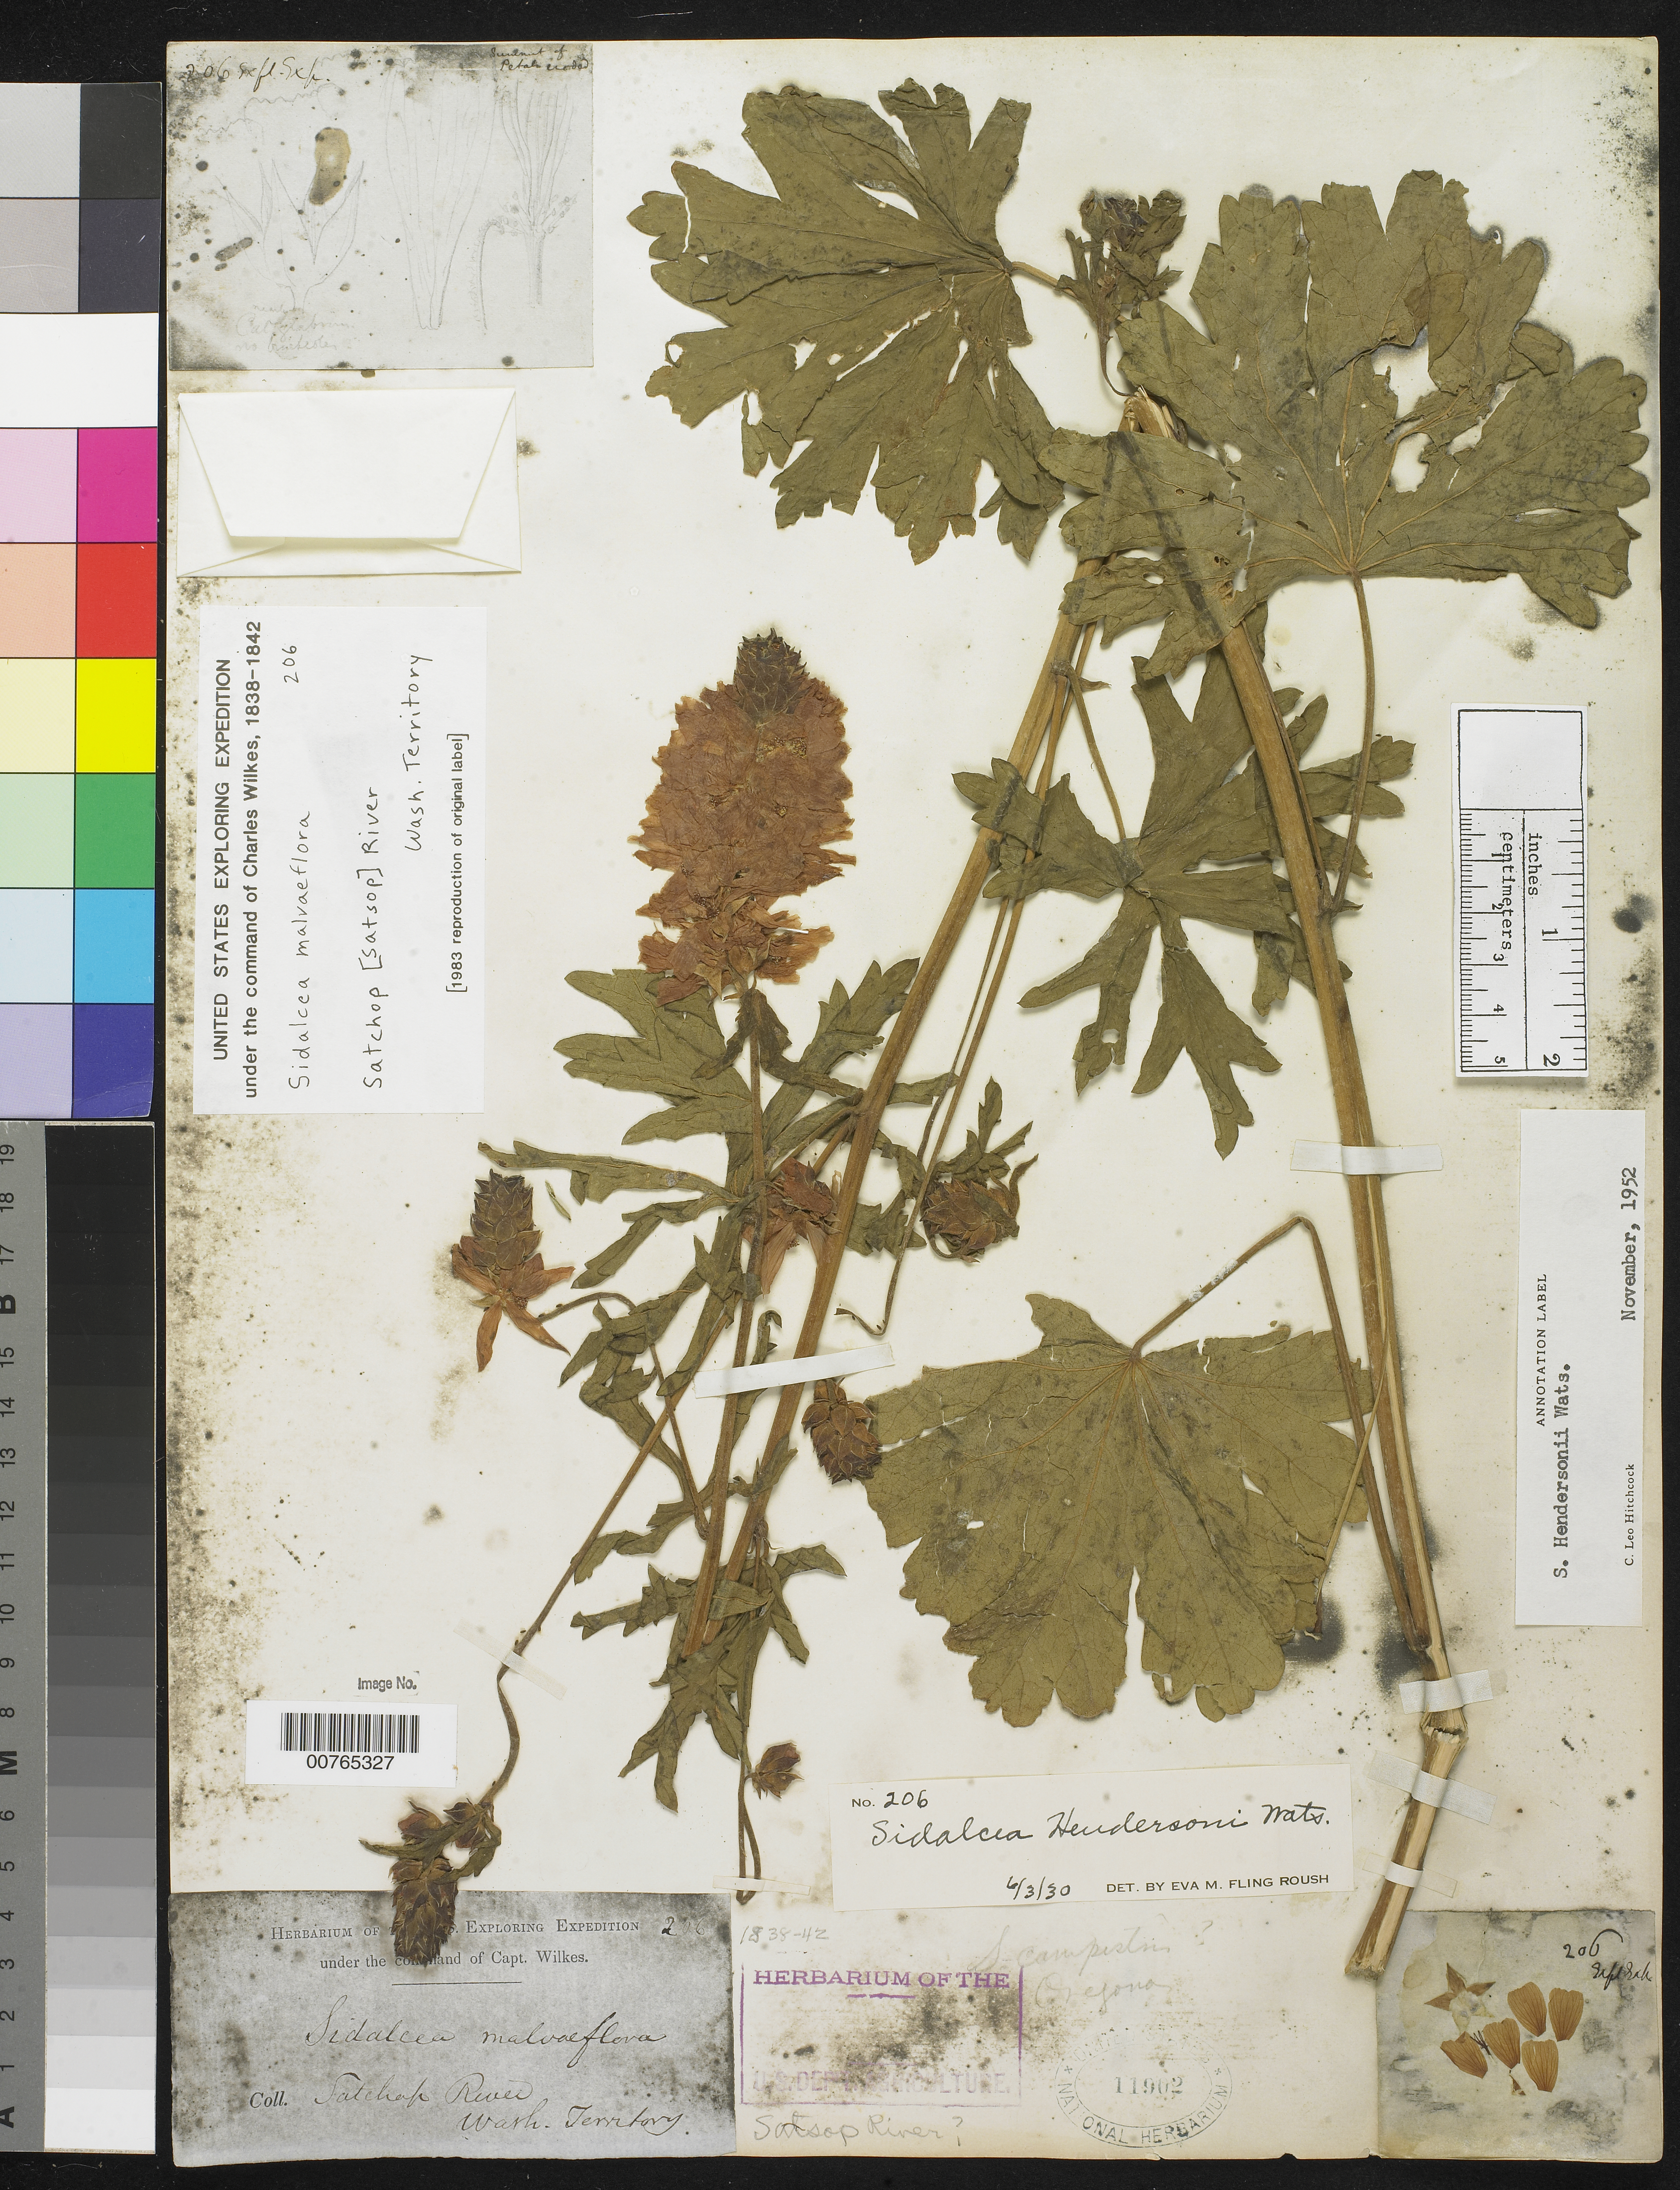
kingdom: Plantae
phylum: Tracheophyta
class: Magnoliopsida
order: Malvales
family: Malvaceae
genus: Sidalcea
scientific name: Sidalcea hendersonii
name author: S. Watson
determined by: Hitchcock, C. L.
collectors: Wilkes Explor. Exped.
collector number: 206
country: United States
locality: Washington Territory, Satsop River.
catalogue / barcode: US 11902